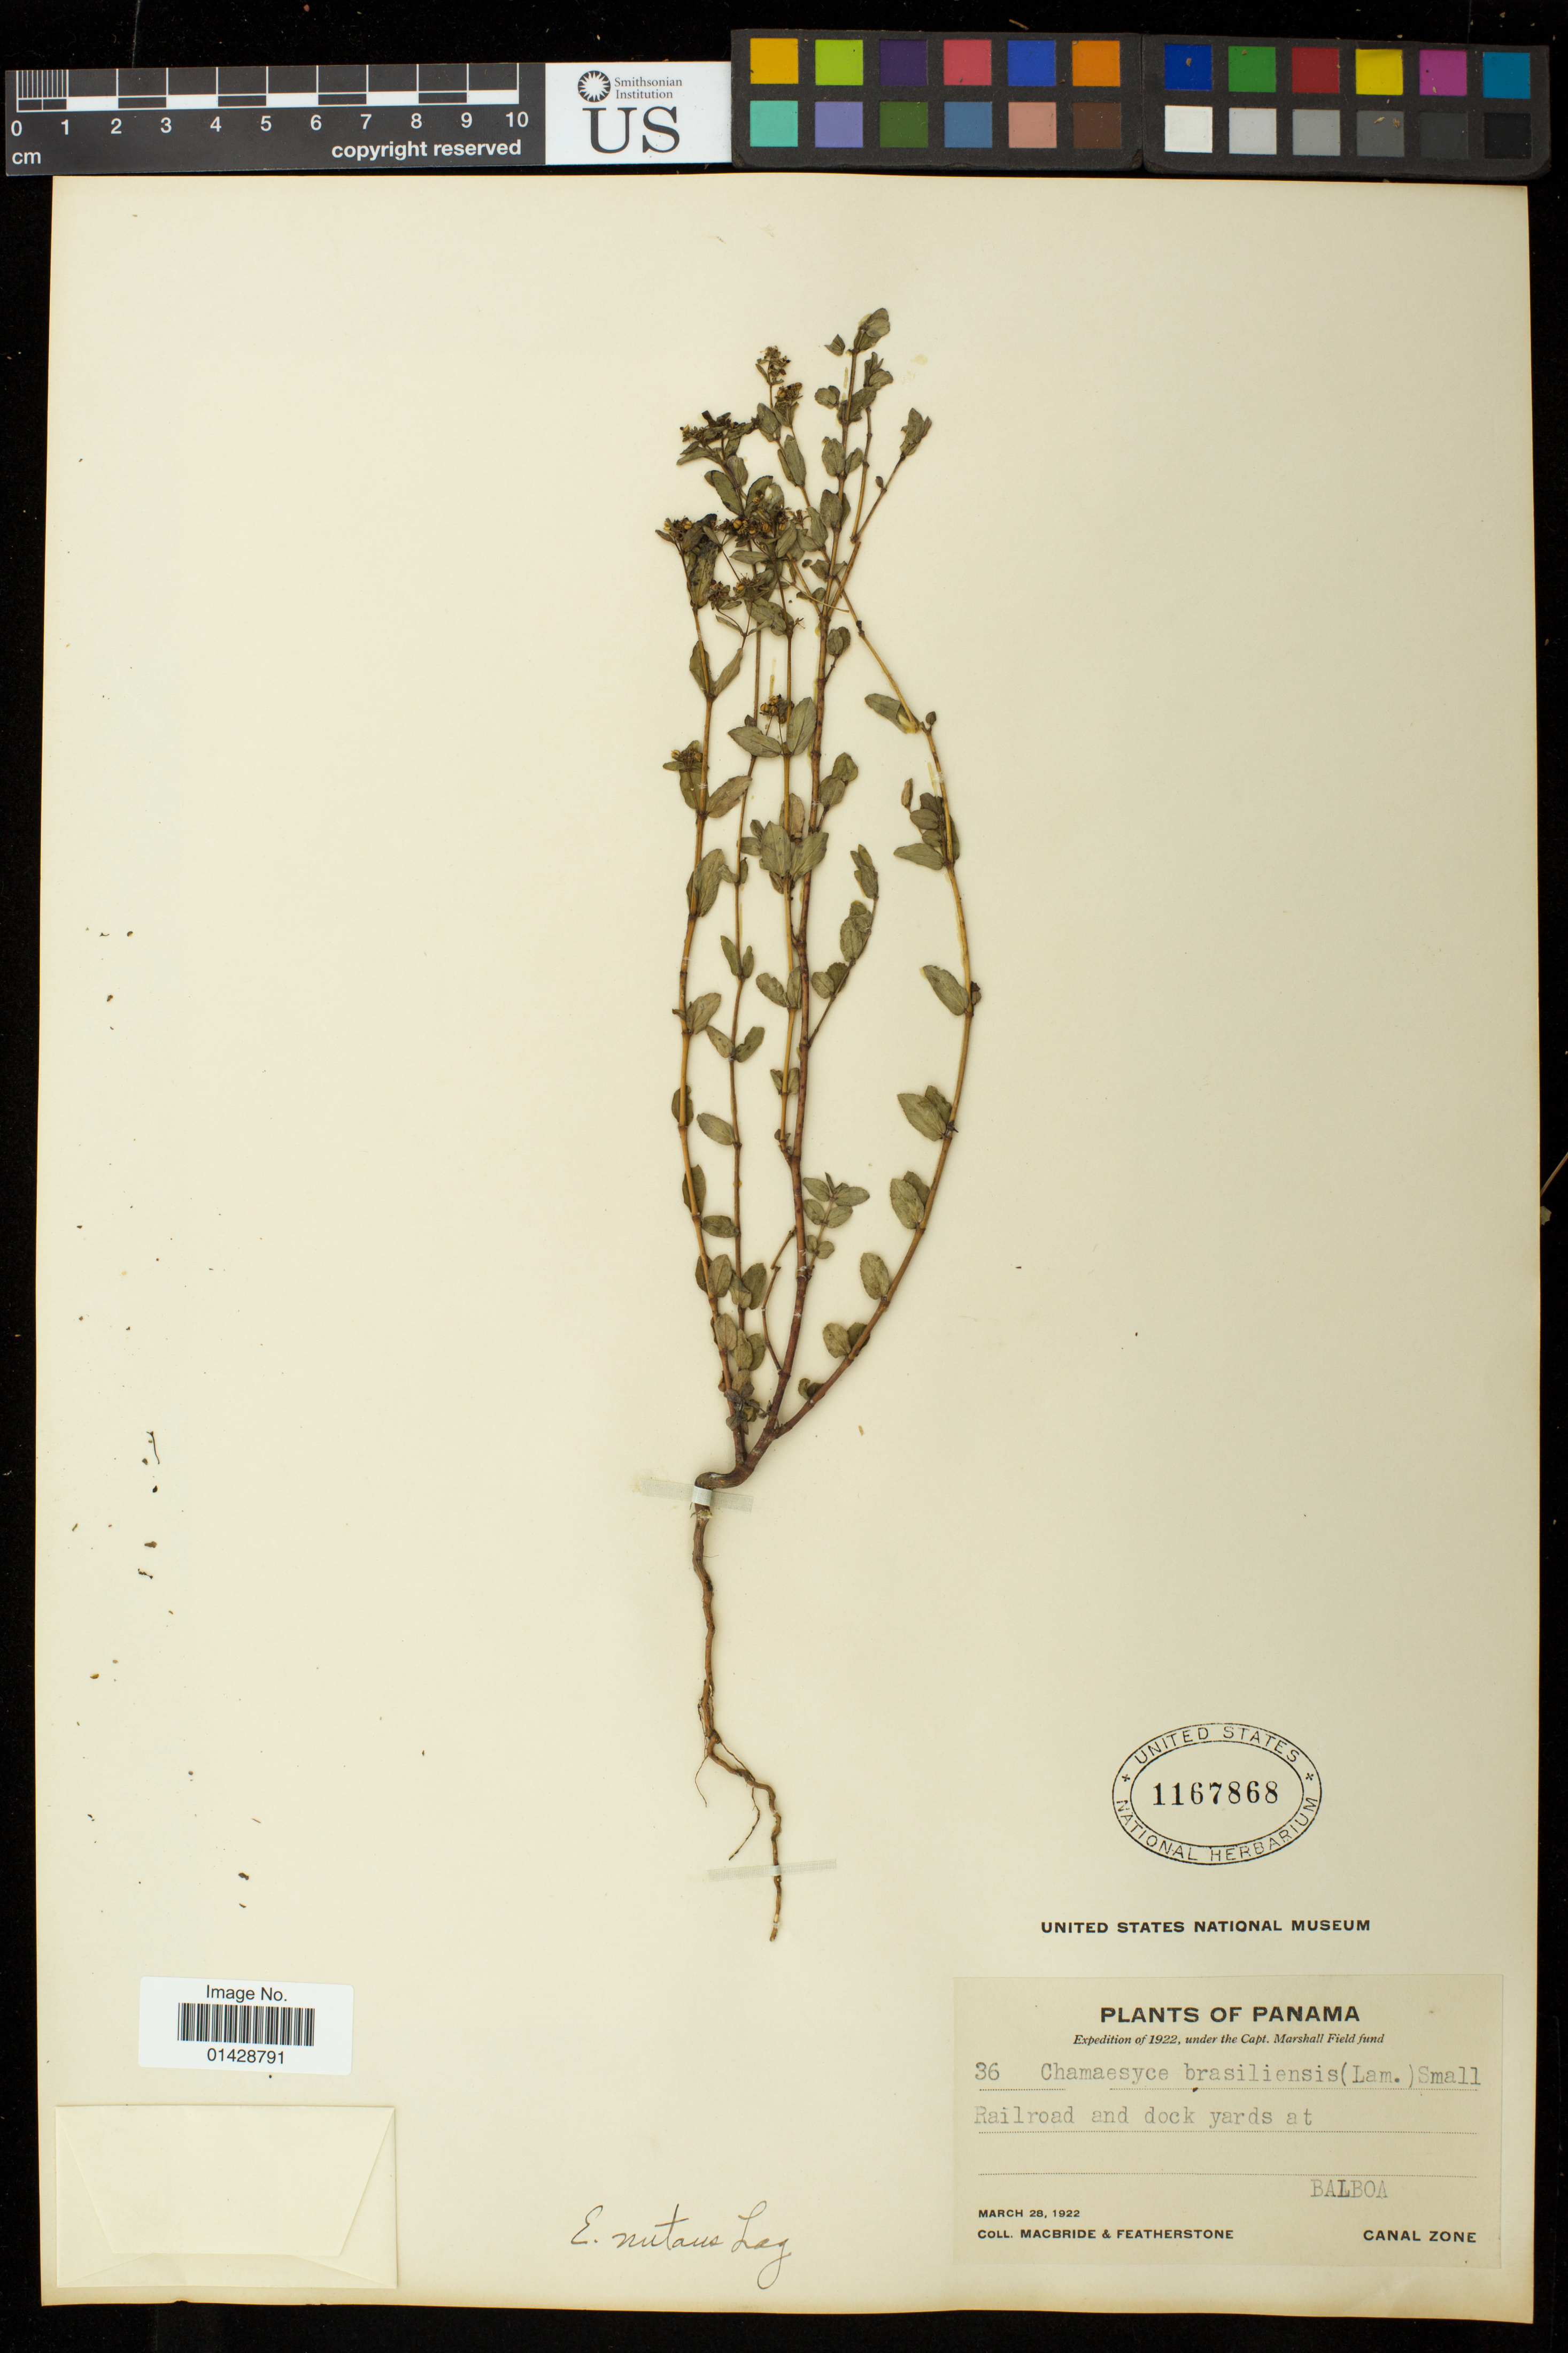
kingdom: Plantae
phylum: Tracheophyta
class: Magnoliopsida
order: Malpighiales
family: Euphorbiaceae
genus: Euphorbia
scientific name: Euphorbia maculata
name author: L.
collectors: J. F. Macbride & -. Featherstone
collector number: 36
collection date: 1922-03-28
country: Panama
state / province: Panamá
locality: Railroad and dock yards at Balboa, Canal Zone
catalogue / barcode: US 1167868